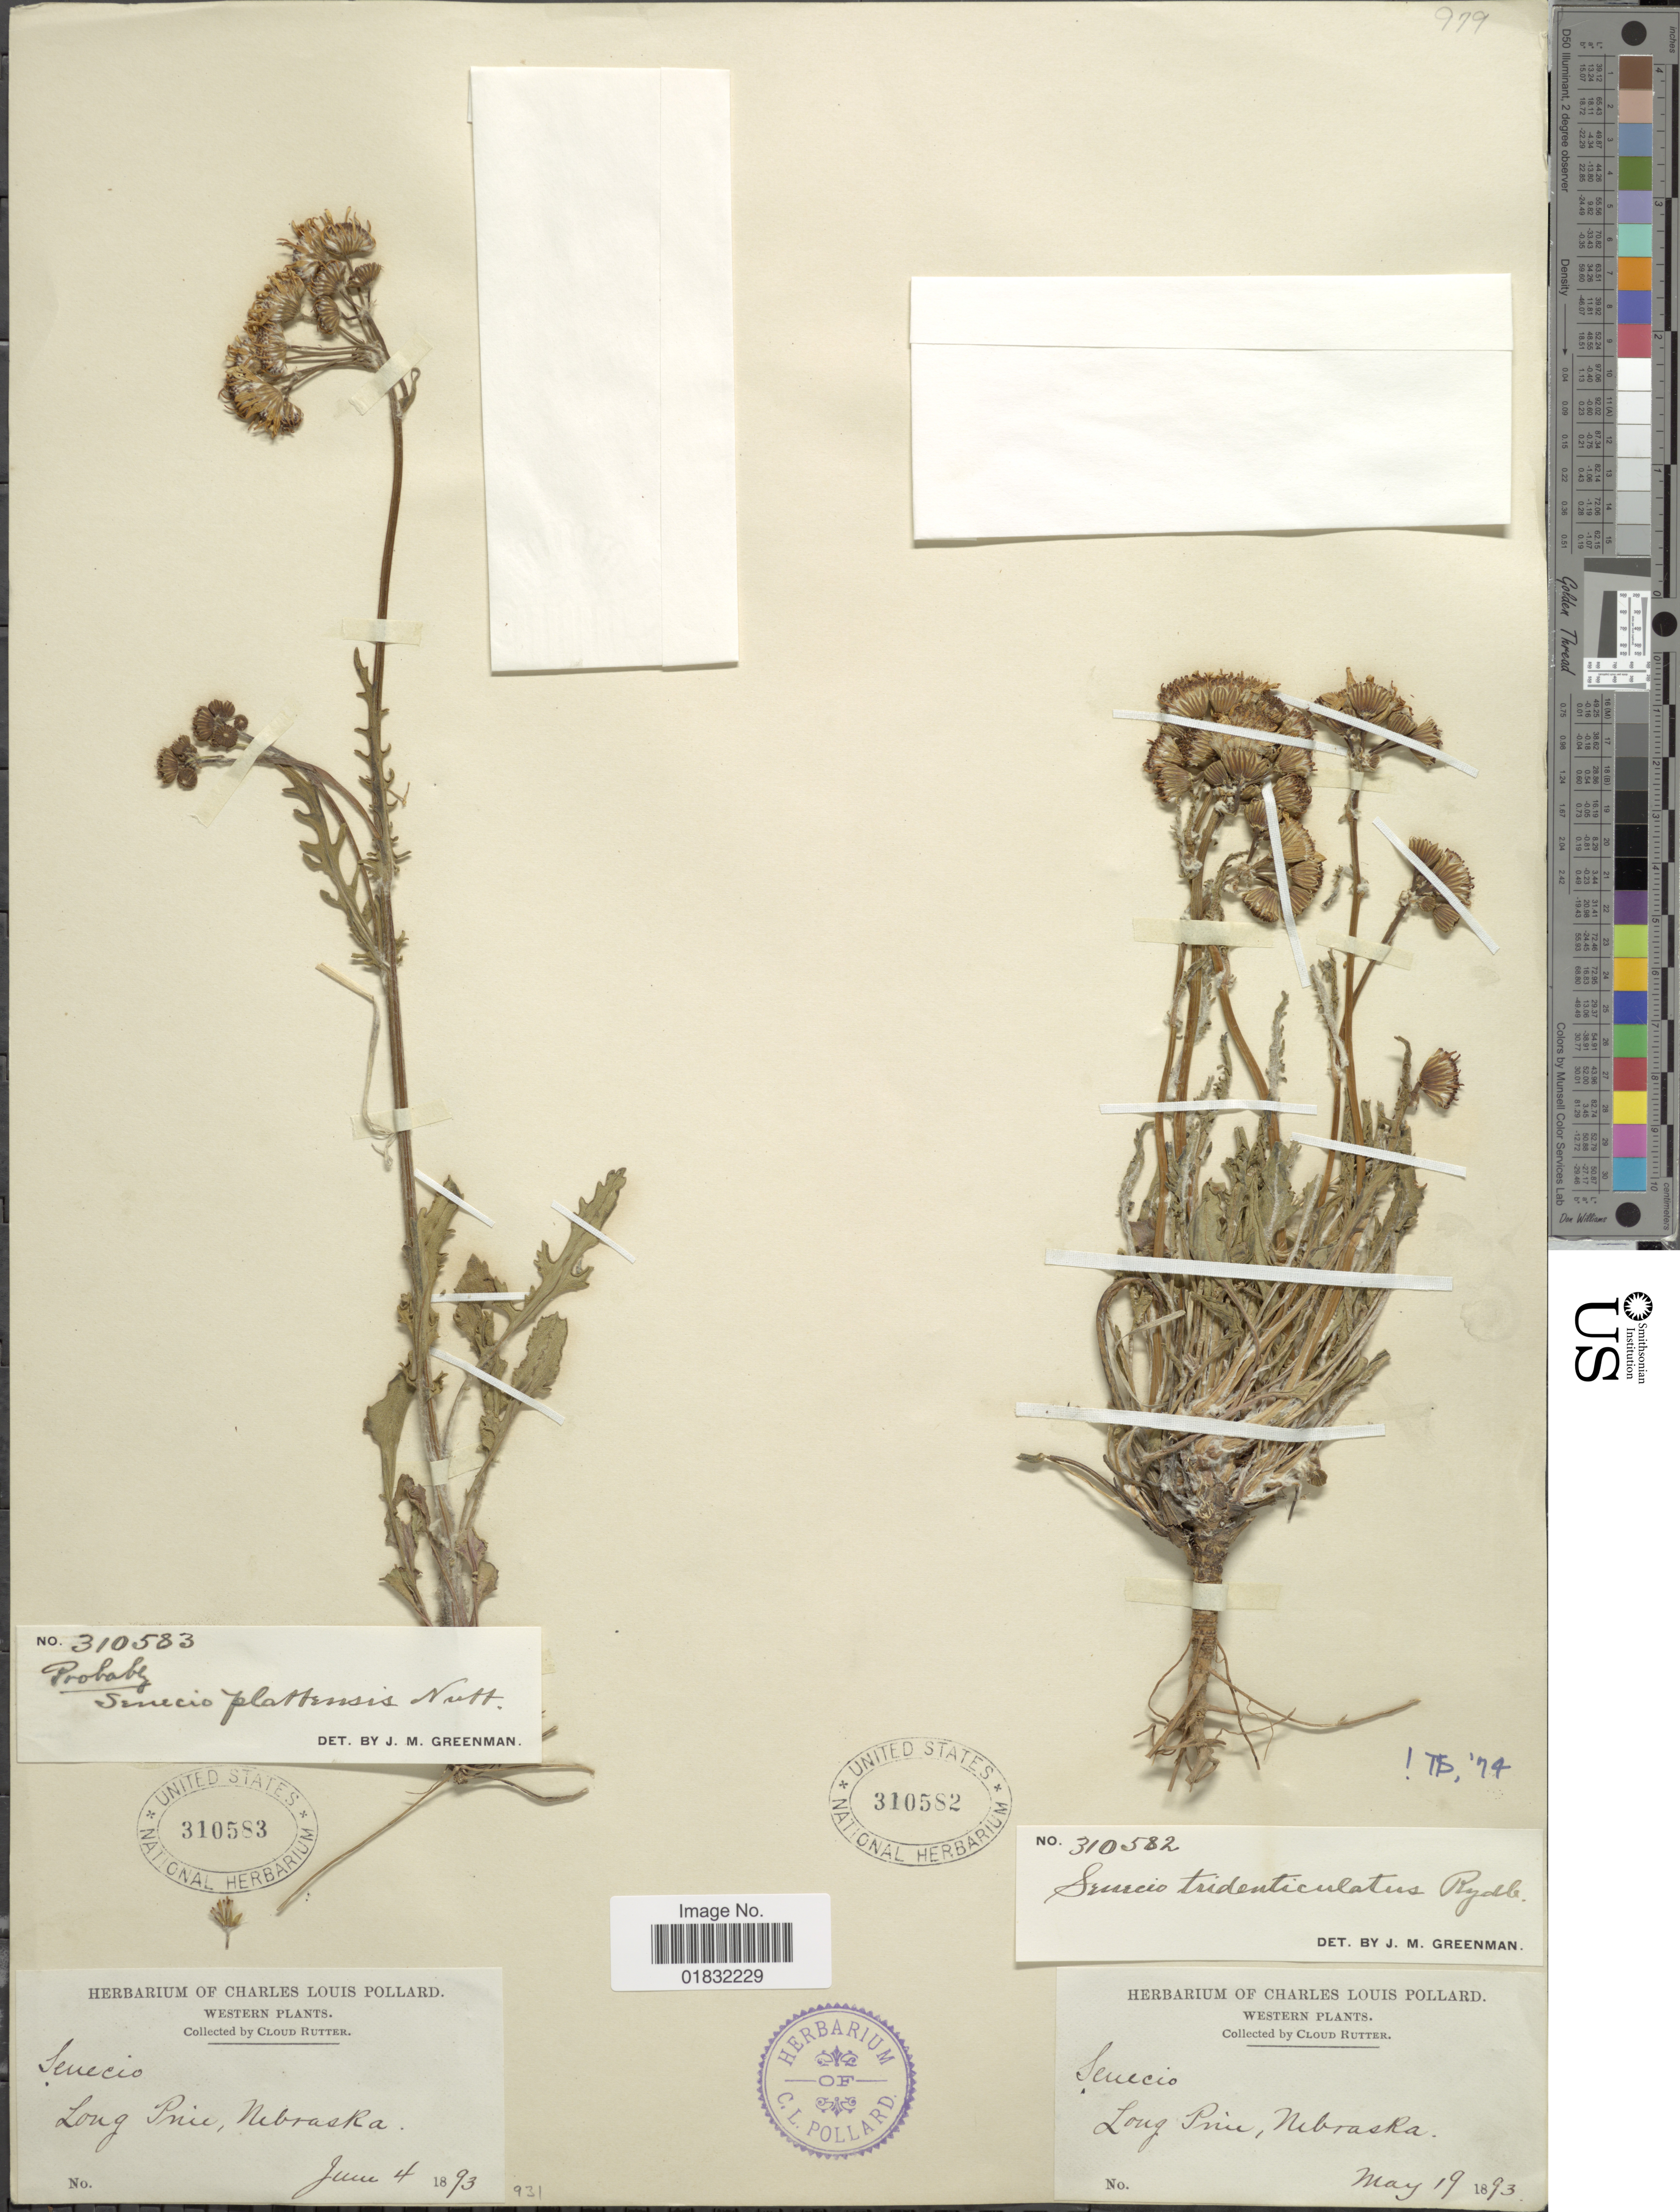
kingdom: Plantae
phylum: Tracheophyta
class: Magnoliopsida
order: Asterales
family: Asteraceae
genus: Packera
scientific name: Packera tridenticulata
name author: (Rydb.) W.A. Weber & Á. Löve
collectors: C. Rutter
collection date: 1893-06-04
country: United States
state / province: Nebraska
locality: Western, Long Pine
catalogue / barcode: US 310583